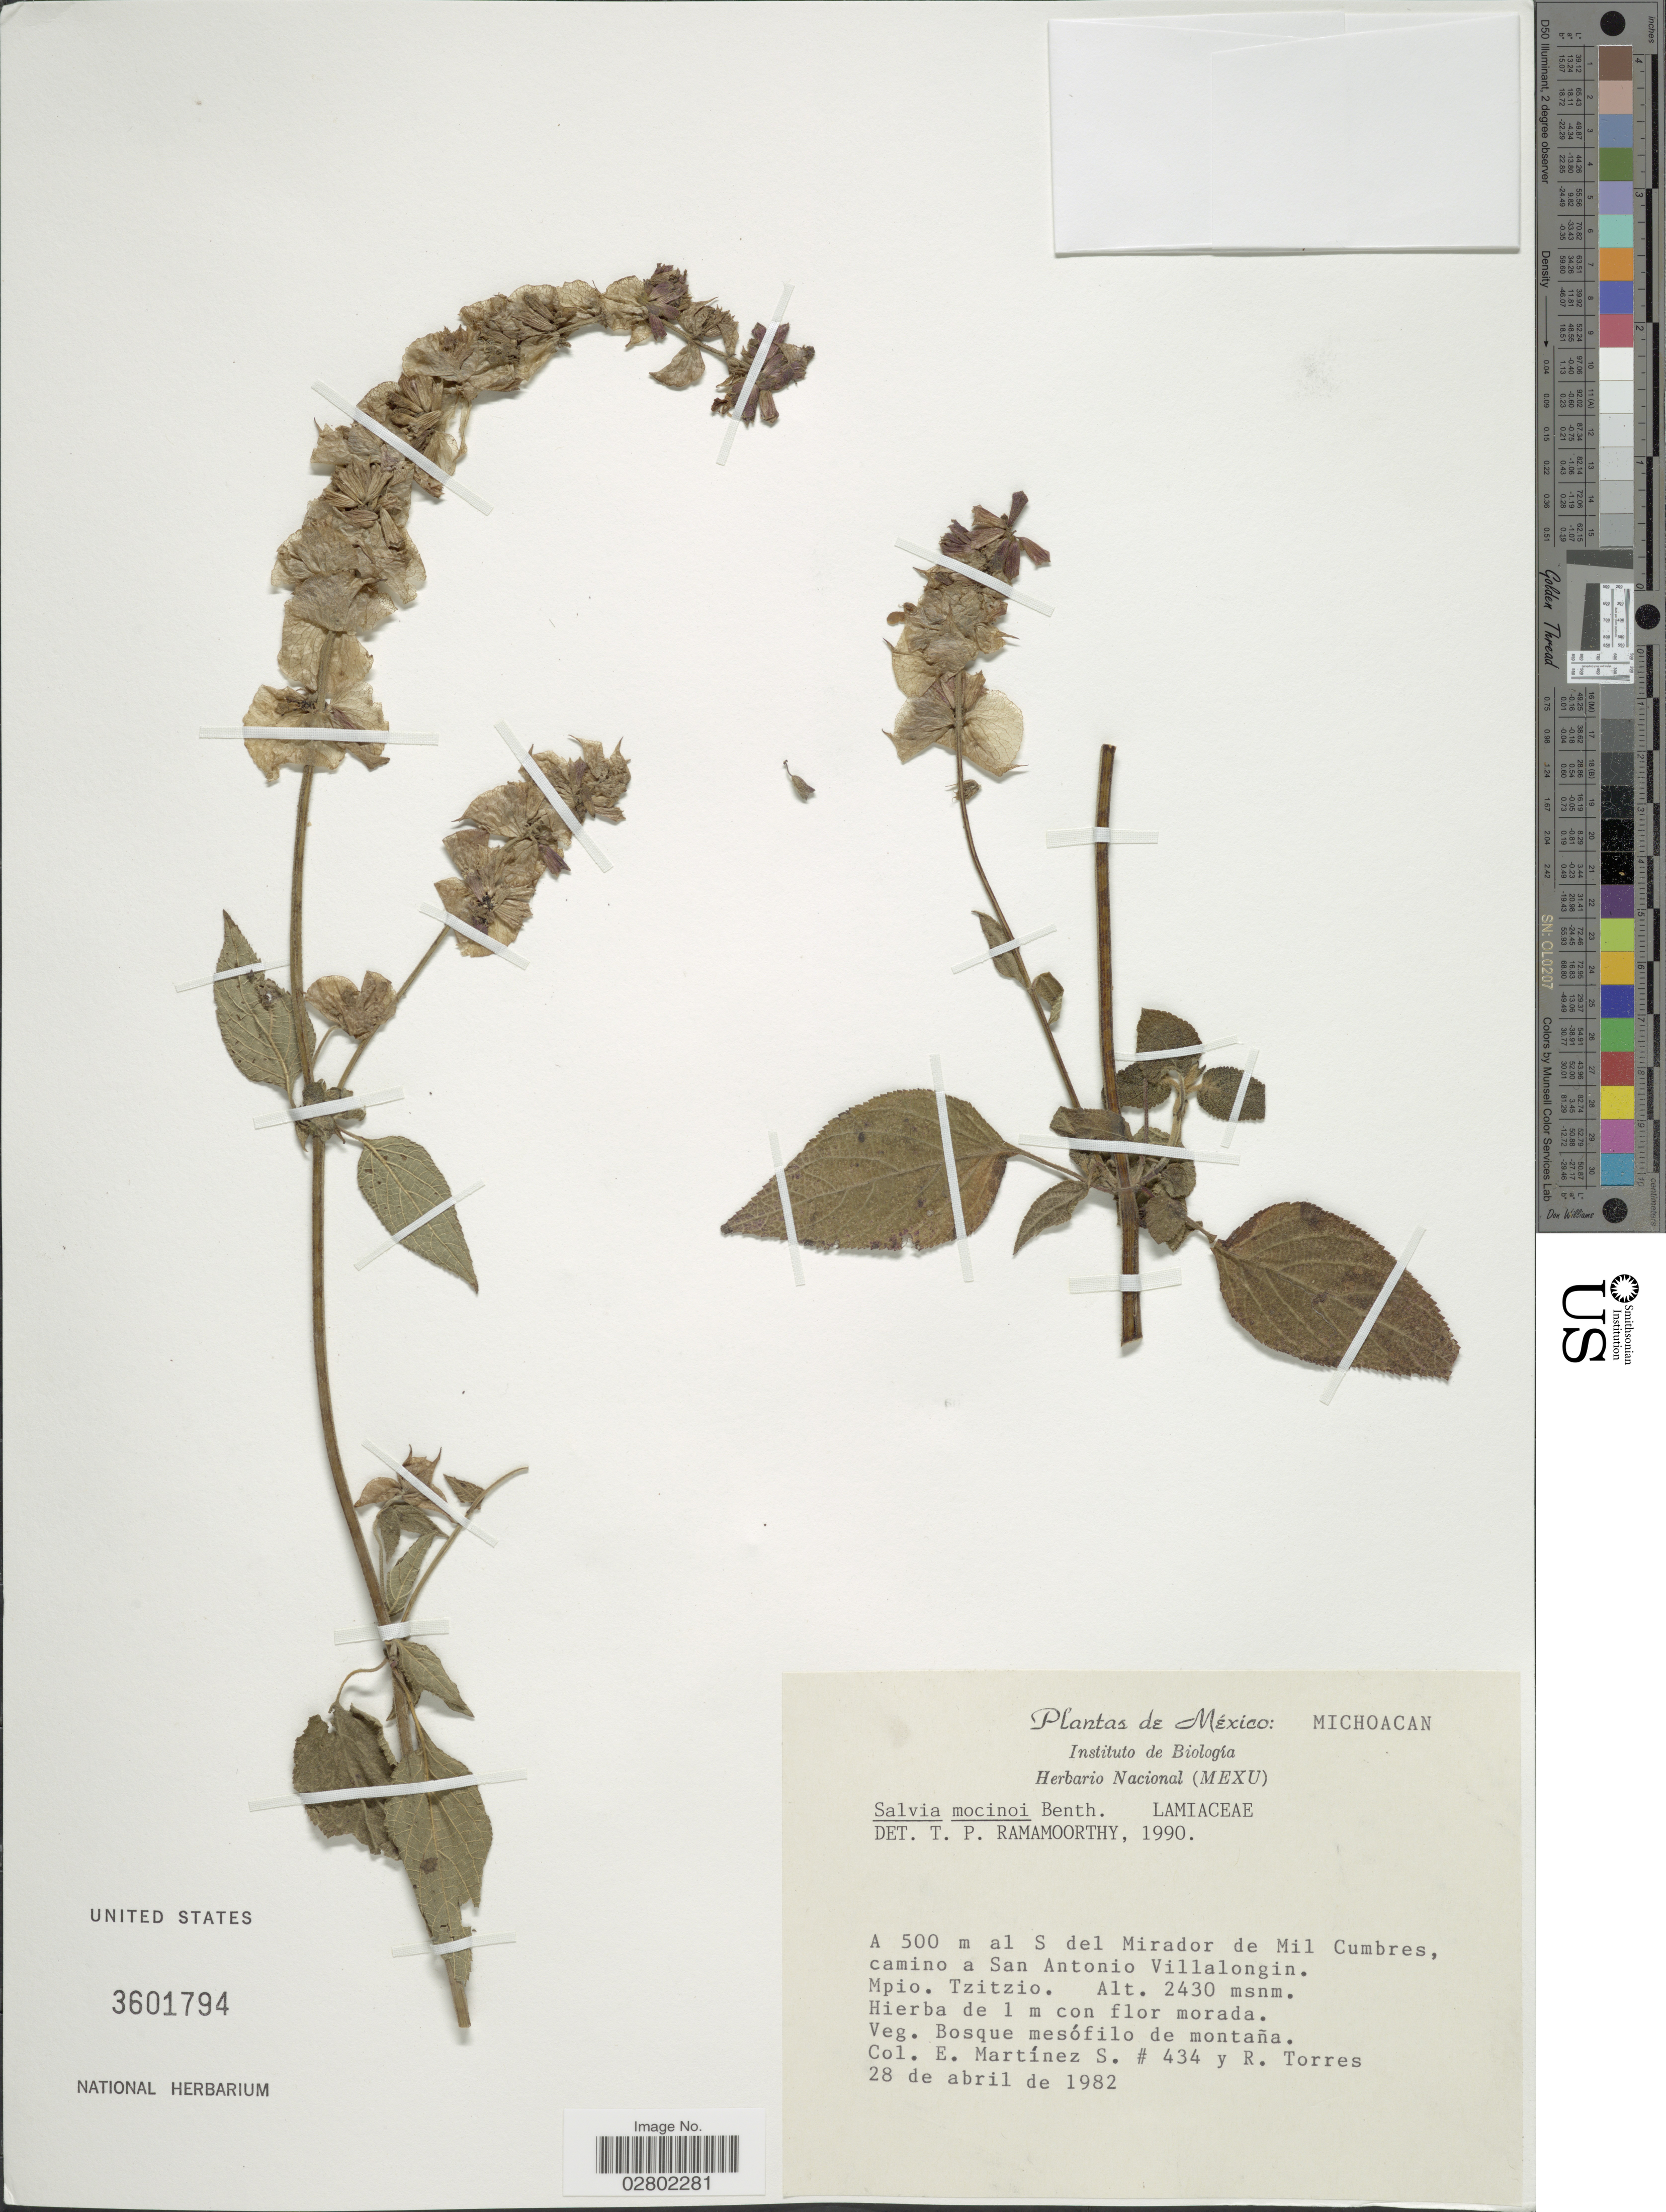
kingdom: Plantae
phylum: Tracheophyta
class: Magnoliopsida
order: Lamiales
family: Lamiaceae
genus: Salvia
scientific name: Salvia mocinoi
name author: Benth.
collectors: E. M. Martínez S. & R. Torres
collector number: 434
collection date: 1982-04-28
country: Mexico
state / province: Michoacán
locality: A 500 m al S del Mirador de Mil Cumbres, camino a San Antonio Villalongin, Mpio. Tzitzio.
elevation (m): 2430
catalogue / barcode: US 3601794